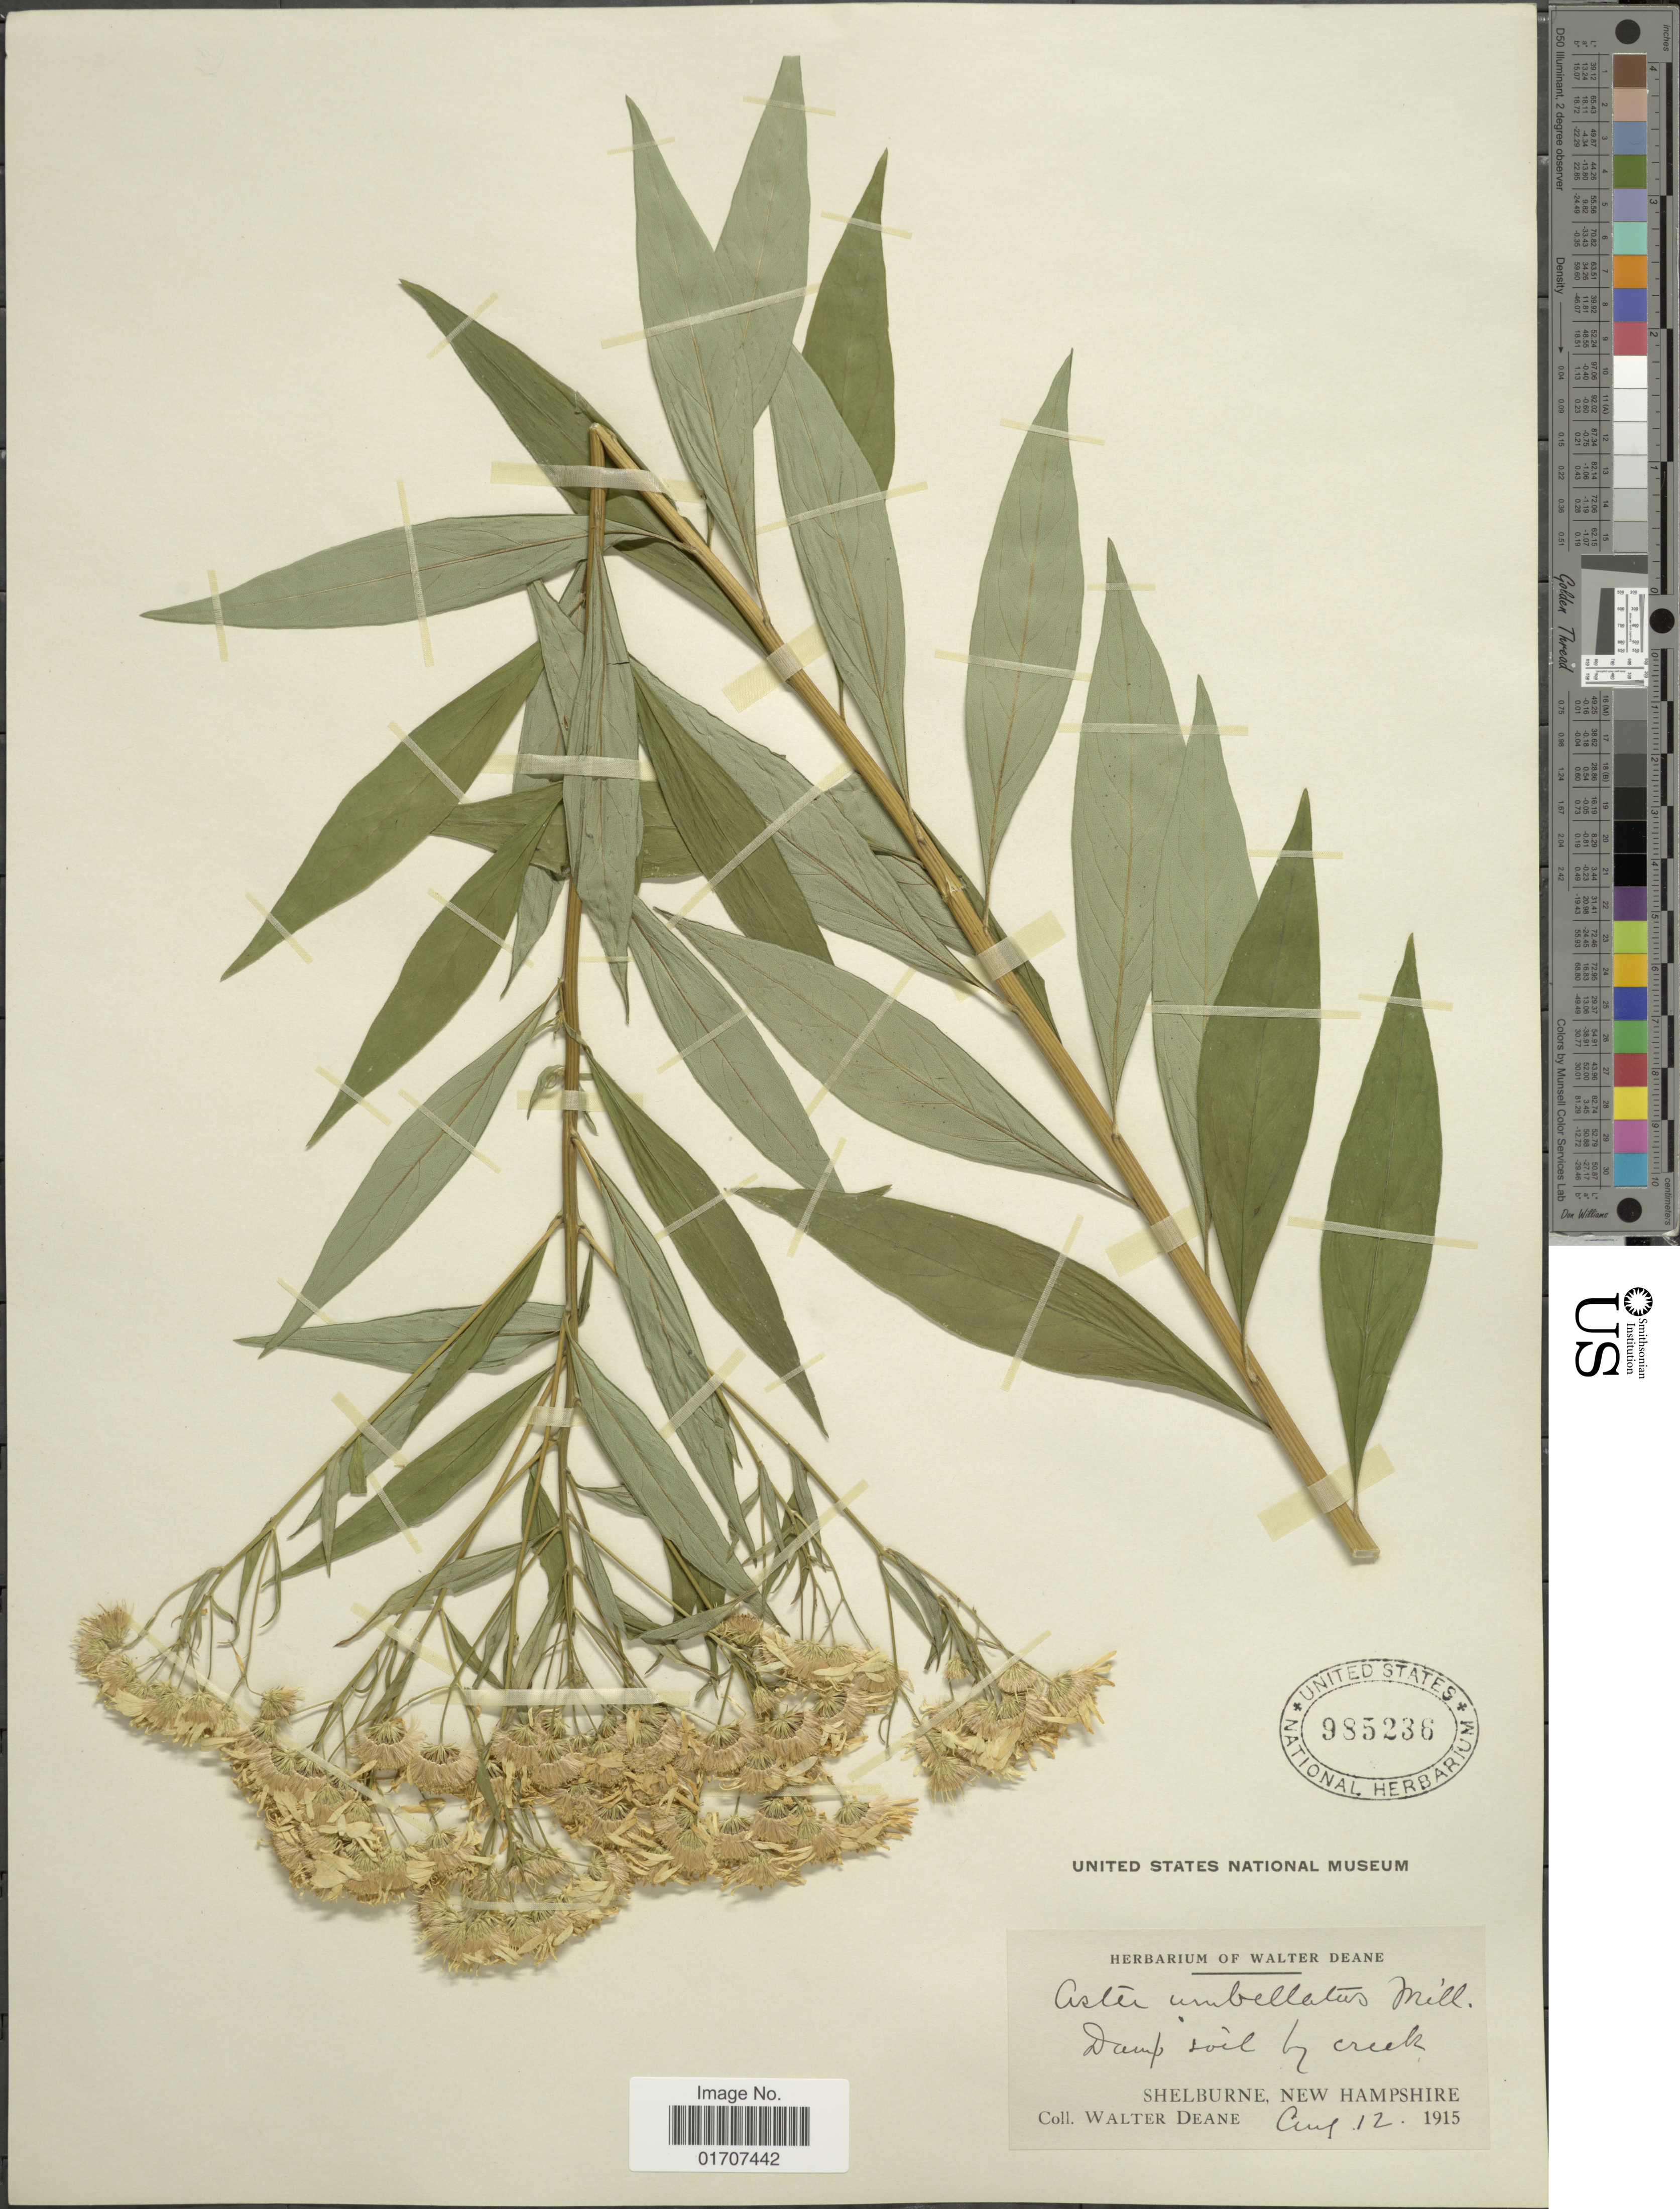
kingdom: Plantae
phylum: Tracheophyta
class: Magnoliopsida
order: Asterales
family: Asteraceae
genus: Doellingeria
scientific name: Doellingeria umbellata var. umbellata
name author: Nees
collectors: W. Deane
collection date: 1915-08-12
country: United States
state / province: New Hampshire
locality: Shelburne, Damp soil by creek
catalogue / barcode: US 985236